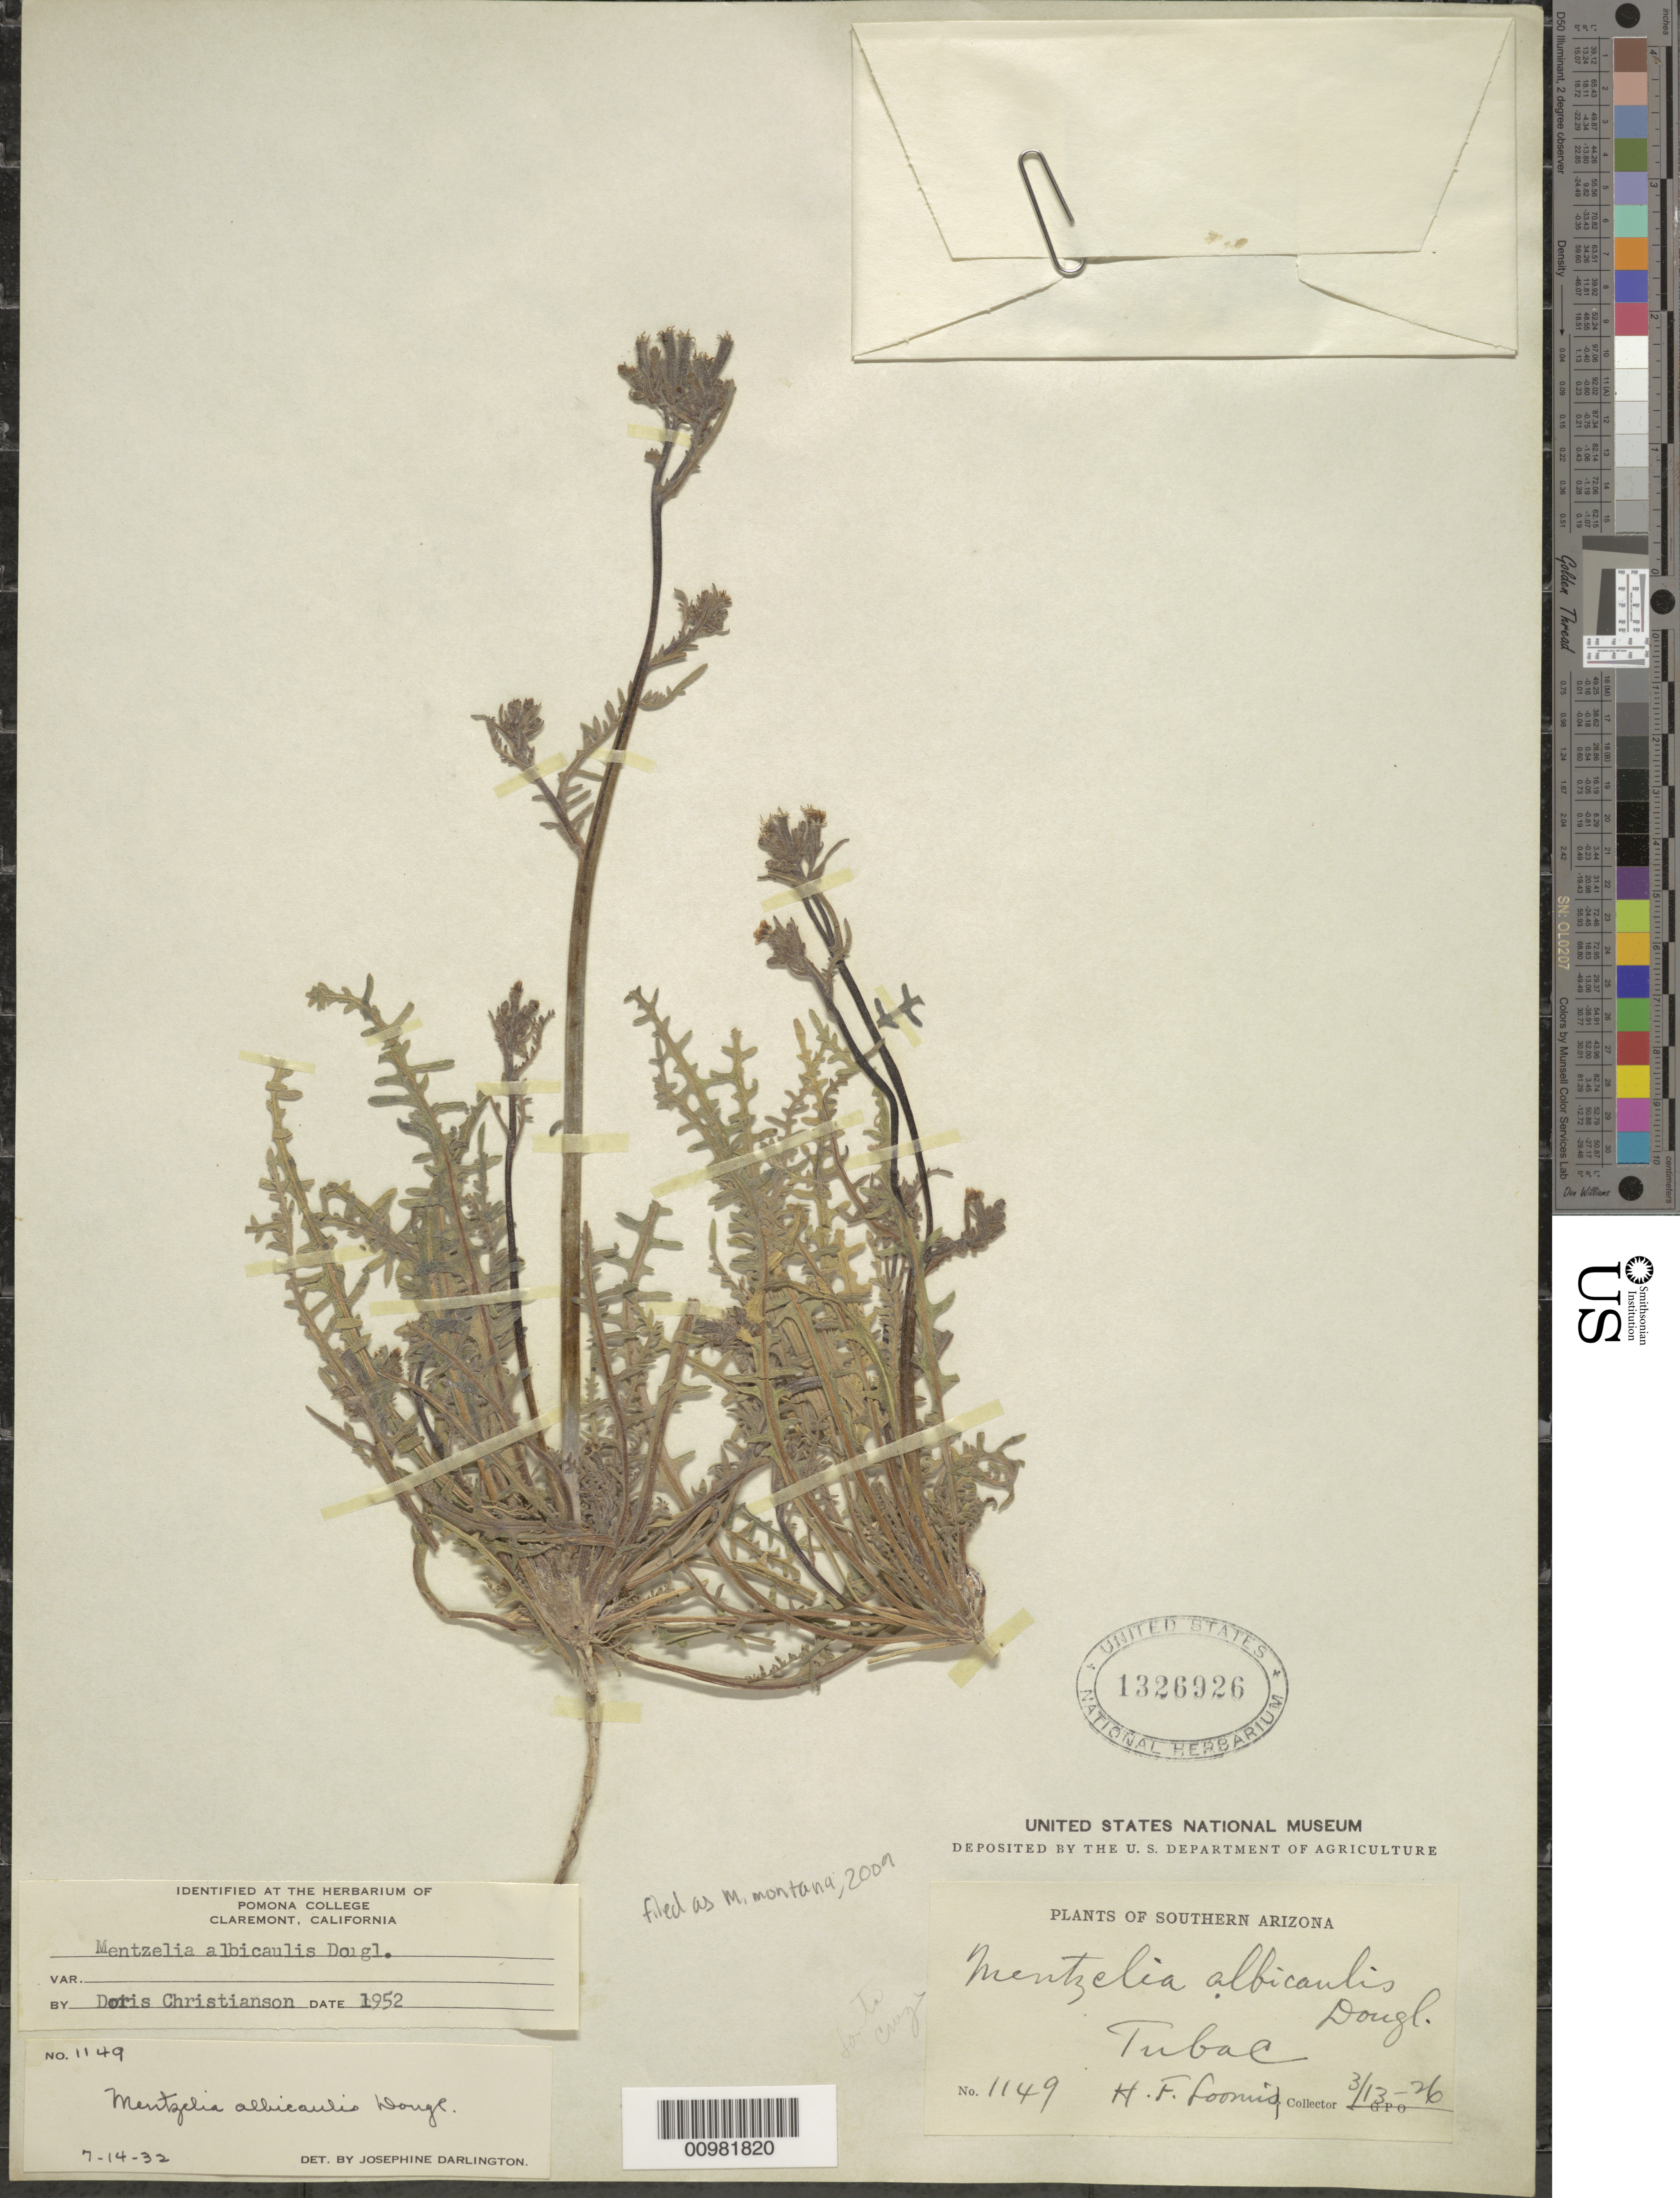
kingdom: Plantae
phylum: Tracheophyta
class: Magnoliopsida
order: Cornales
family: Loasaceae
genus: Mentzelia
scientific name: Mentzelia montana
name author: (Davidson) Davidson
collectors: H. F. Loomis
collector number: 1149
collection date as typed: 13 Mar 1926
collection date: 1926-03-13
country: United States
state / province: Arizona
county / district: Santa Cruz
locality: Tubac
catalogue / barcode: US 1326926